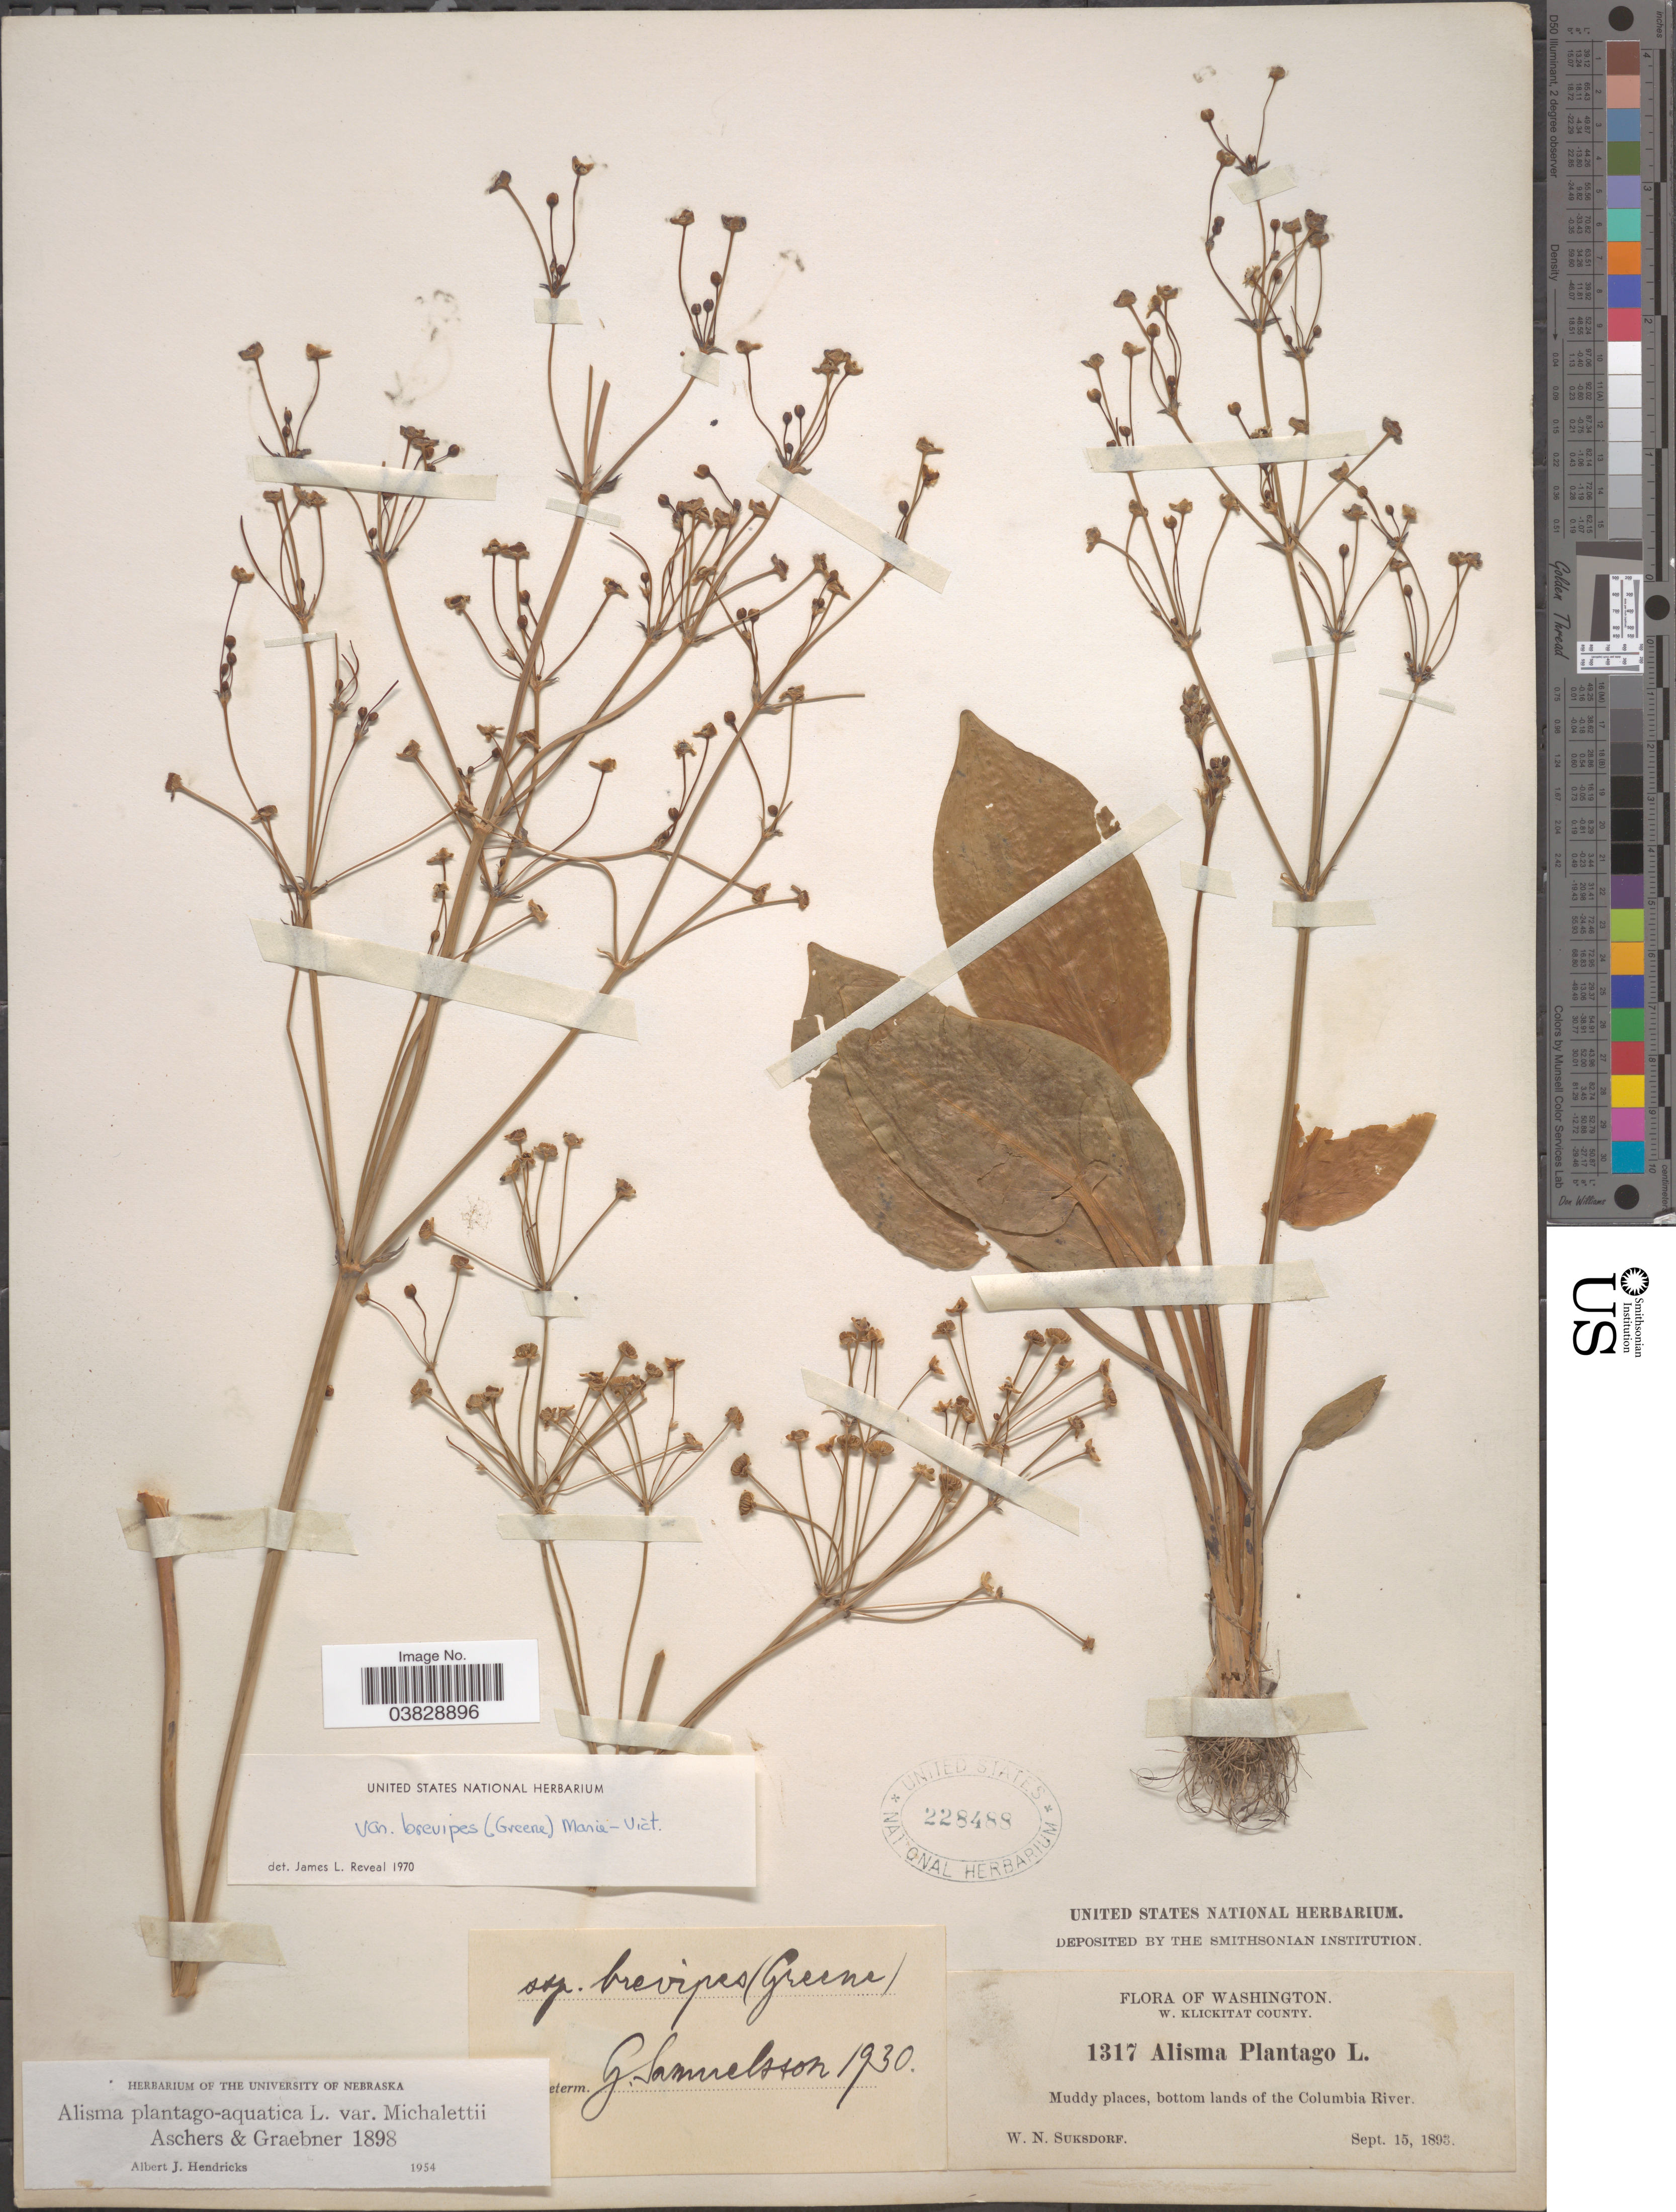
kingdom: Plantae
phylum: Tracheophyta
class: Liliopsida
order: Alismatales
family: Alismataceae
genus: Alisma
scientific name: Alisma plantago-aquatica var. brevipes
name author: (Greene) Vict.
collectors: W. N. Suksdorf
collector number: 1317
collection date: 1893-09-15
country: United States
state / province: Washington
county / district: Klickitat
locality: W. Klickitat County. Muddy places, bottom lands of the Columbia River.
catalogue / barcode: US 228488